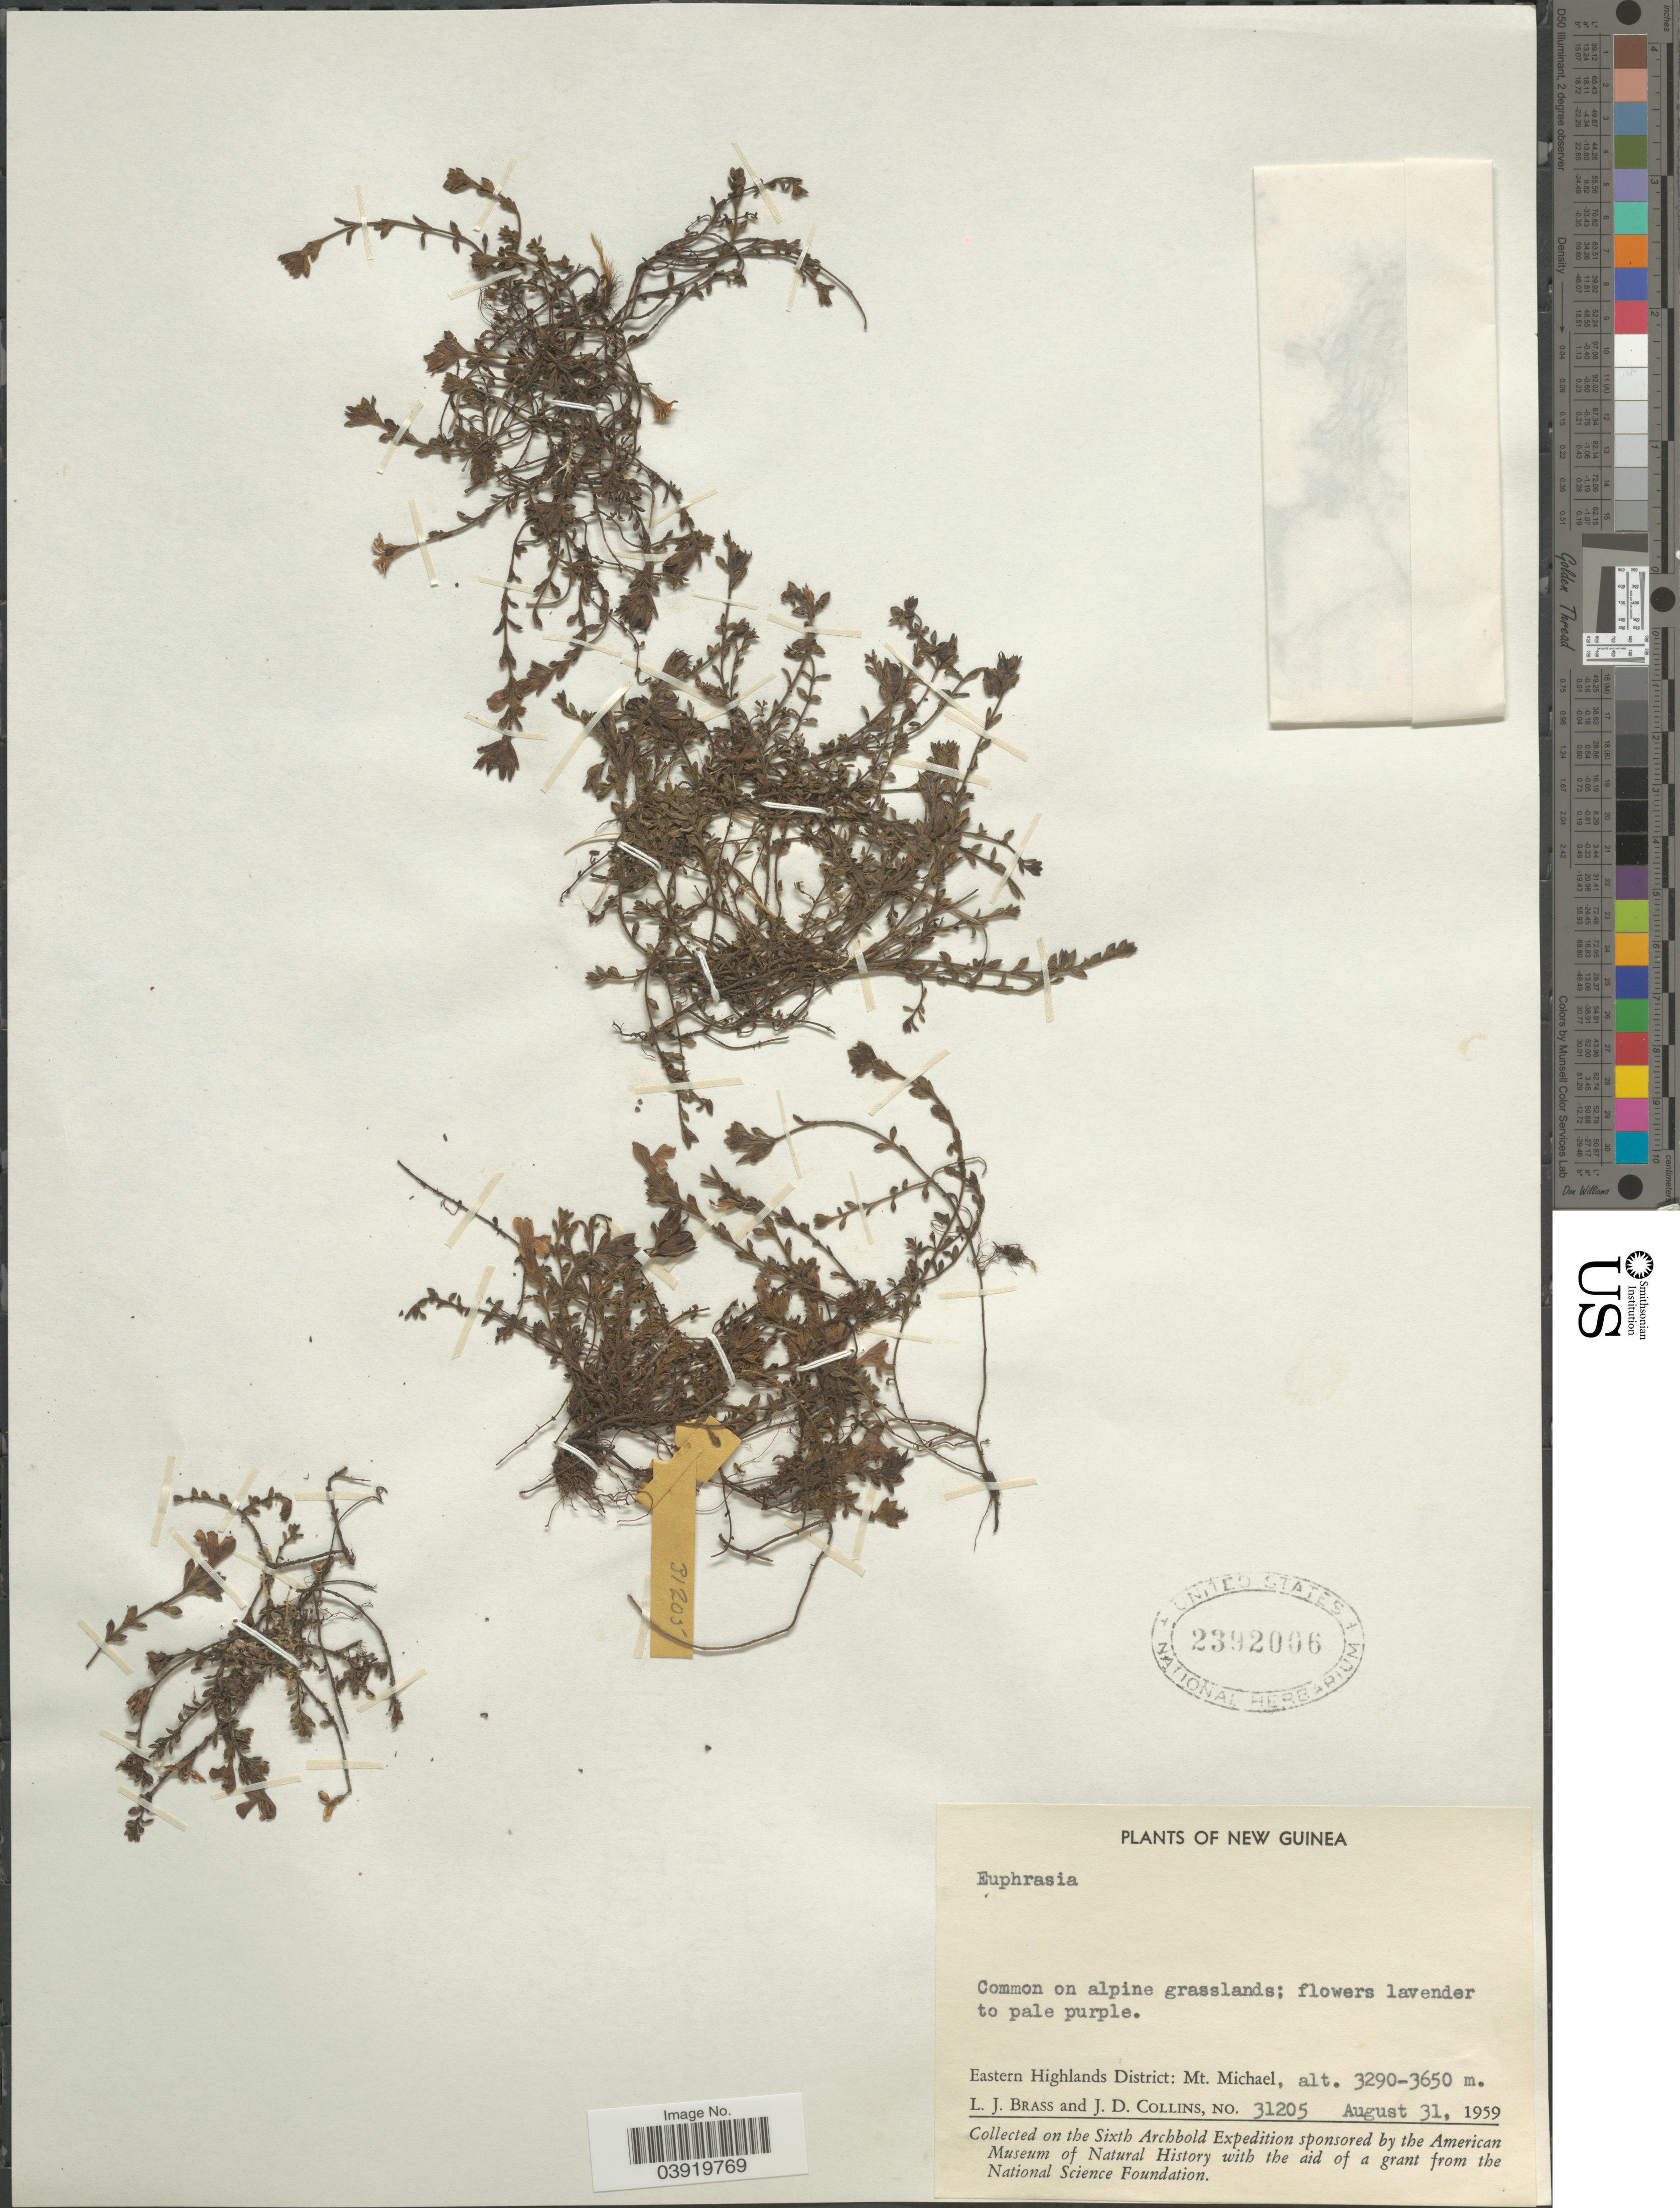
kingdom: Plantae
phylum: Tracheophyta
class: Magnoliopsida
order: Lamiales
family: Orobanchaceae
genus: Euphrasia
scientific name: Euphrasia sp.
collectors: L. J. Brass & J. Collins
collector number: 31205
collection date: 1959-08-31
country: Papua New Guinea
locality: New Guinea. Eastern Highlands District: Mt. Michael.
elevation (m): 3290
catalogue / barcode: US 2392006